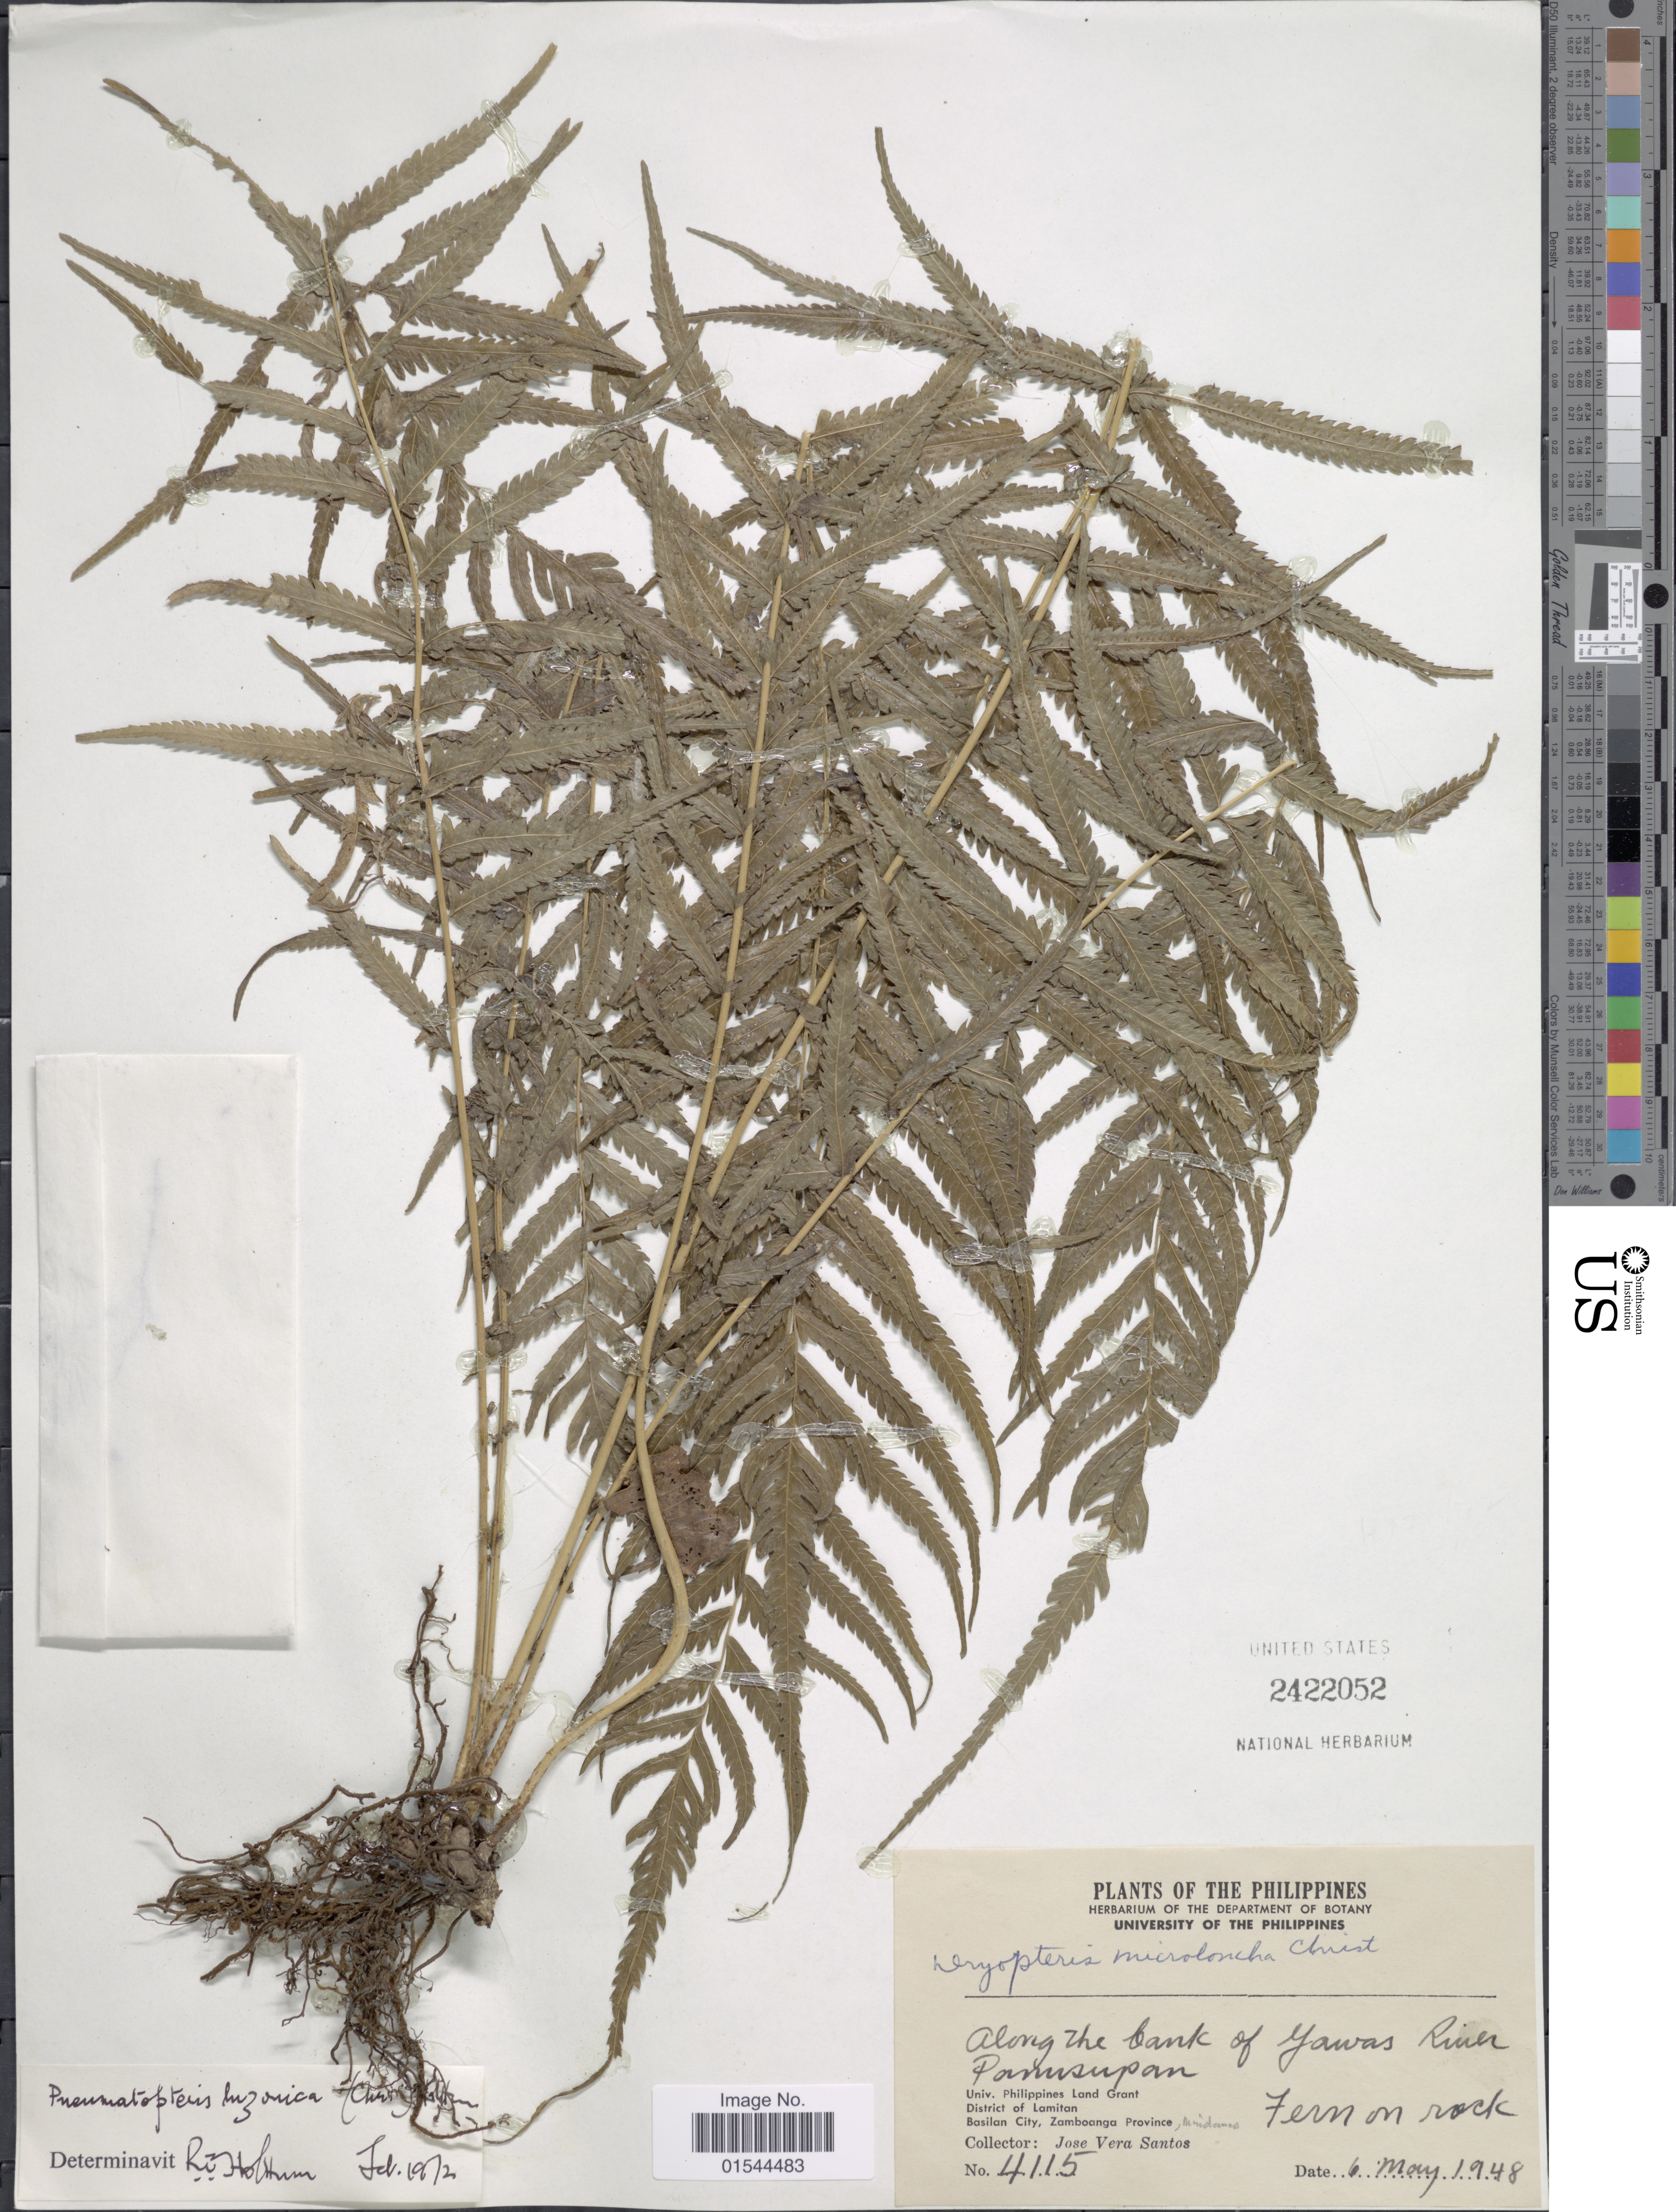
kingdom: Plantae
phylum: Tracheophyta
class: Polypodiopsida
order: Polypodiales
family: Thelypteridaceae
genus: Pneumatopteris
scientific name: Pneumatopteris laevis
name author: (Mett.) Holttum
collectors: J. Santos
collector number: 4115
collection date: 1948-05-06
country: Philippines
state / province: Zamboanga Peninsula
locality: Along the bank of Yawas River, Panusupan, univ. Philippines Land Grant, District of Lamitan, Basilan City, Zamboanga Province, Mindanao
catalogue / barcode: US 2422052